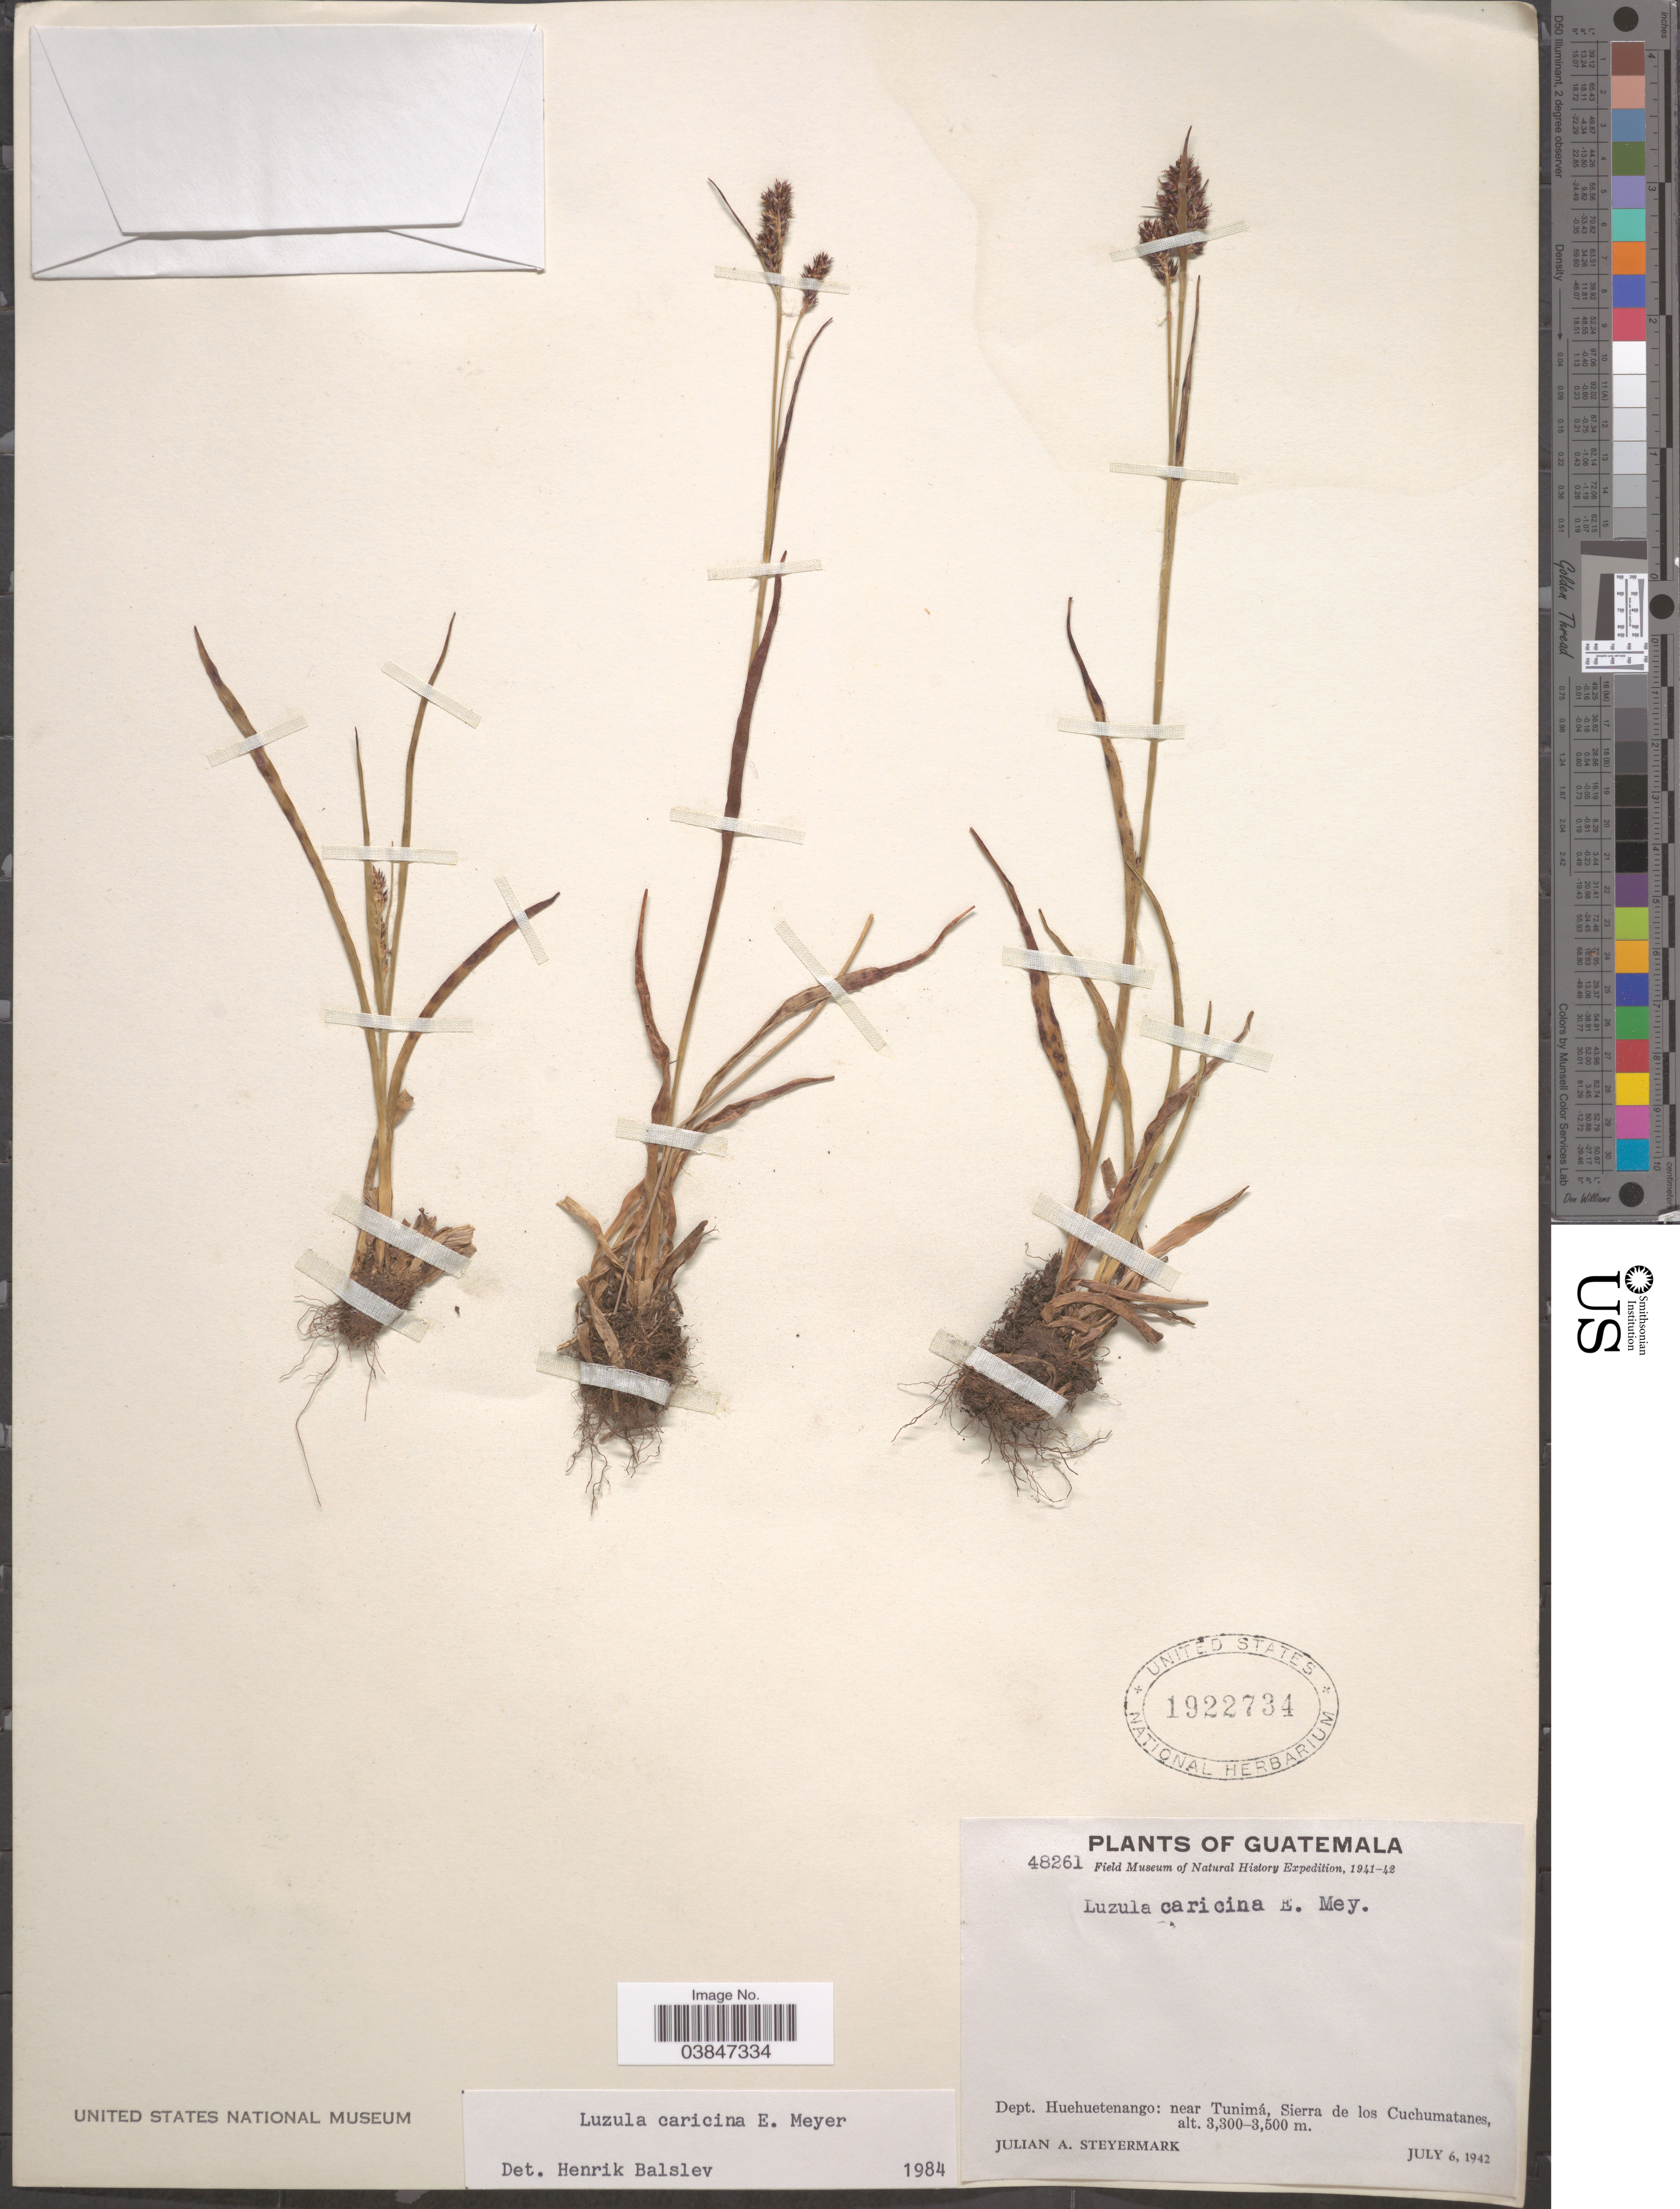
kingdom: Plantae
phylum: Tracheophyta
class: Liliopsida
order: Poales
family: Juncaceae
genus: Luzula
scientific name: Luzula caricina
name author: E. Mey.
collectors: J. Steyermark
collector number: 48261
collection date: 1942-07-06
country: Guatemala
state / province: Huehuetenango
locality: Dept. Huehuetenango: near Tunimá, Sierra de los Cuchumatanes.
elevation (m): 3300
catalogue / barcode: US 1922734